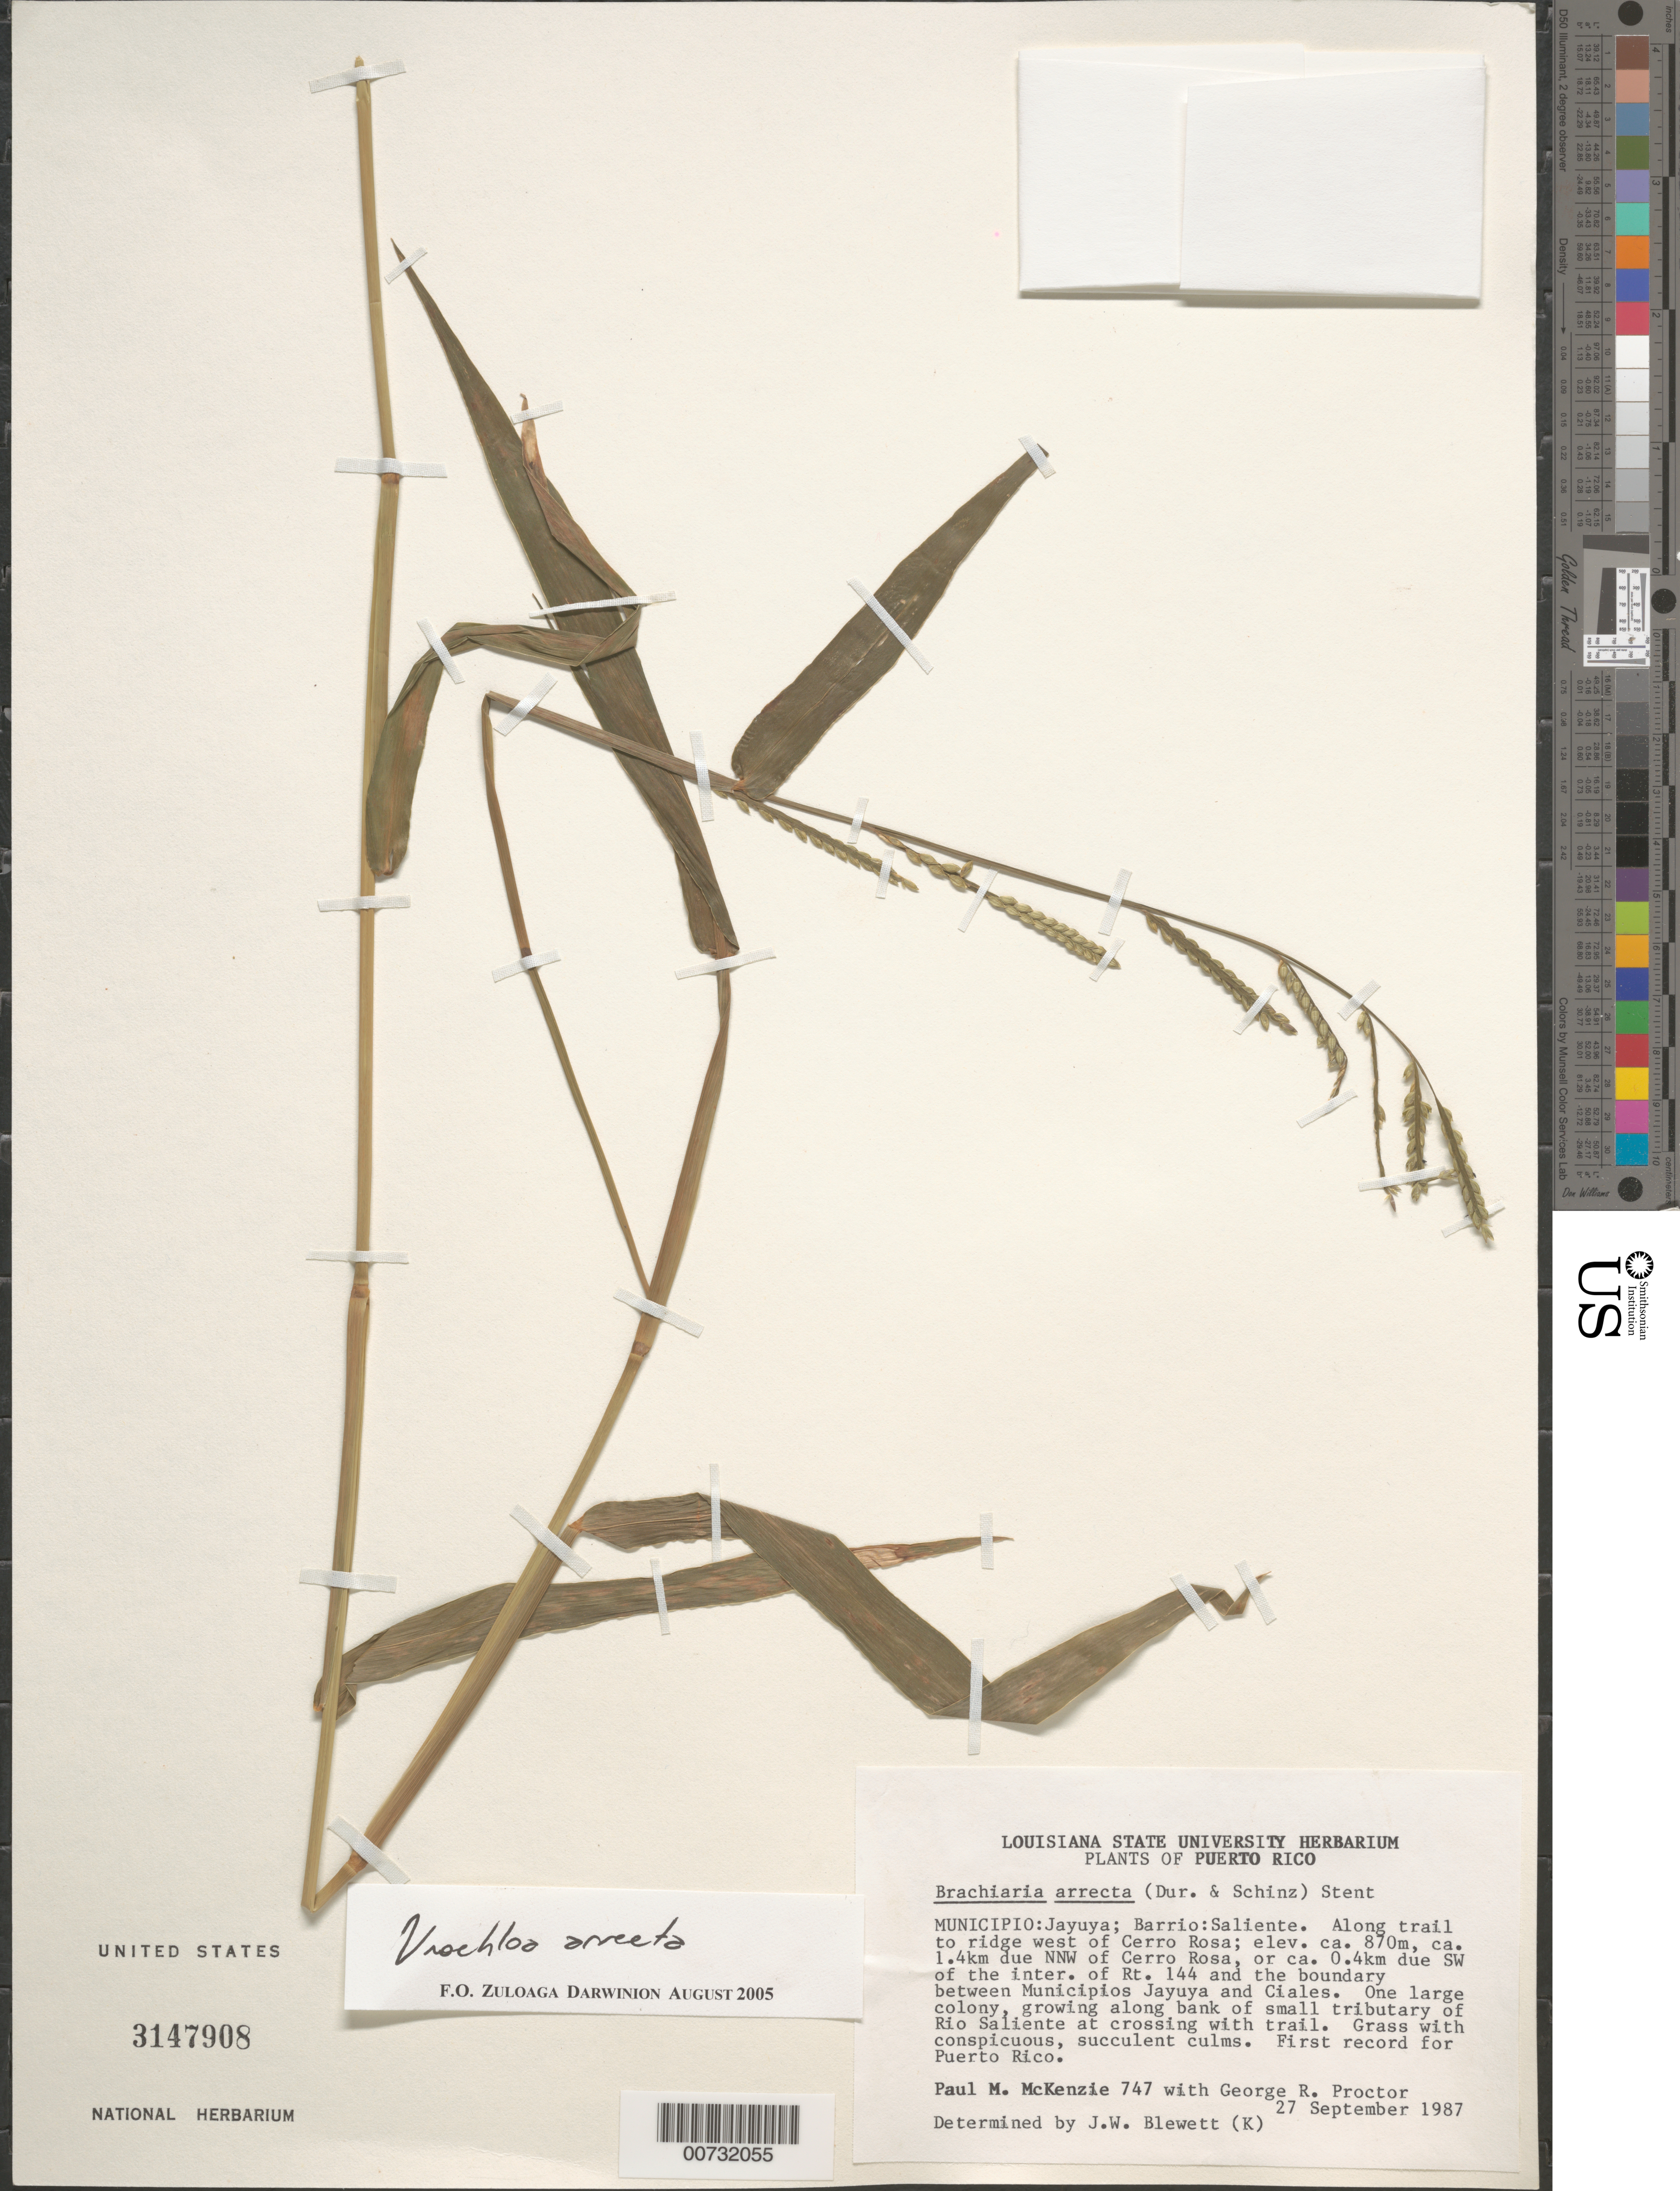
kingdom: Plantae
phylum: Tracheophyta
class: Liliopsida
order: Poales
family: Poaceae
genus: Urochloa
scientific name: Urochloa arrecta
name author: (Hack. ex Durand & Schinz) Morrone & Zuloaga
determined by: Blewett, J. W.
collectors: P. McKenzie & G. R. Proctor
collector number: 747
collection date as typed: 27 Sep 1987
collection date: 1987-09-27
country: Puerto Rico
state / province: Jayuya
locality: Mun. Jayuya, Barrio Saliente: along trail to ridge W of Cerro Rosa; ca. 1.4 km due NNW of Cerro Rosa, or ca. 0.4 km due SW of the intersection of Rte 144 and the boundary btw Mun. Jayuya and Ciales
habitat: Along bank of small tributary of Río Saliente at crossing with trail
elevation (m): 870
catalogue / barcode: US 3147908